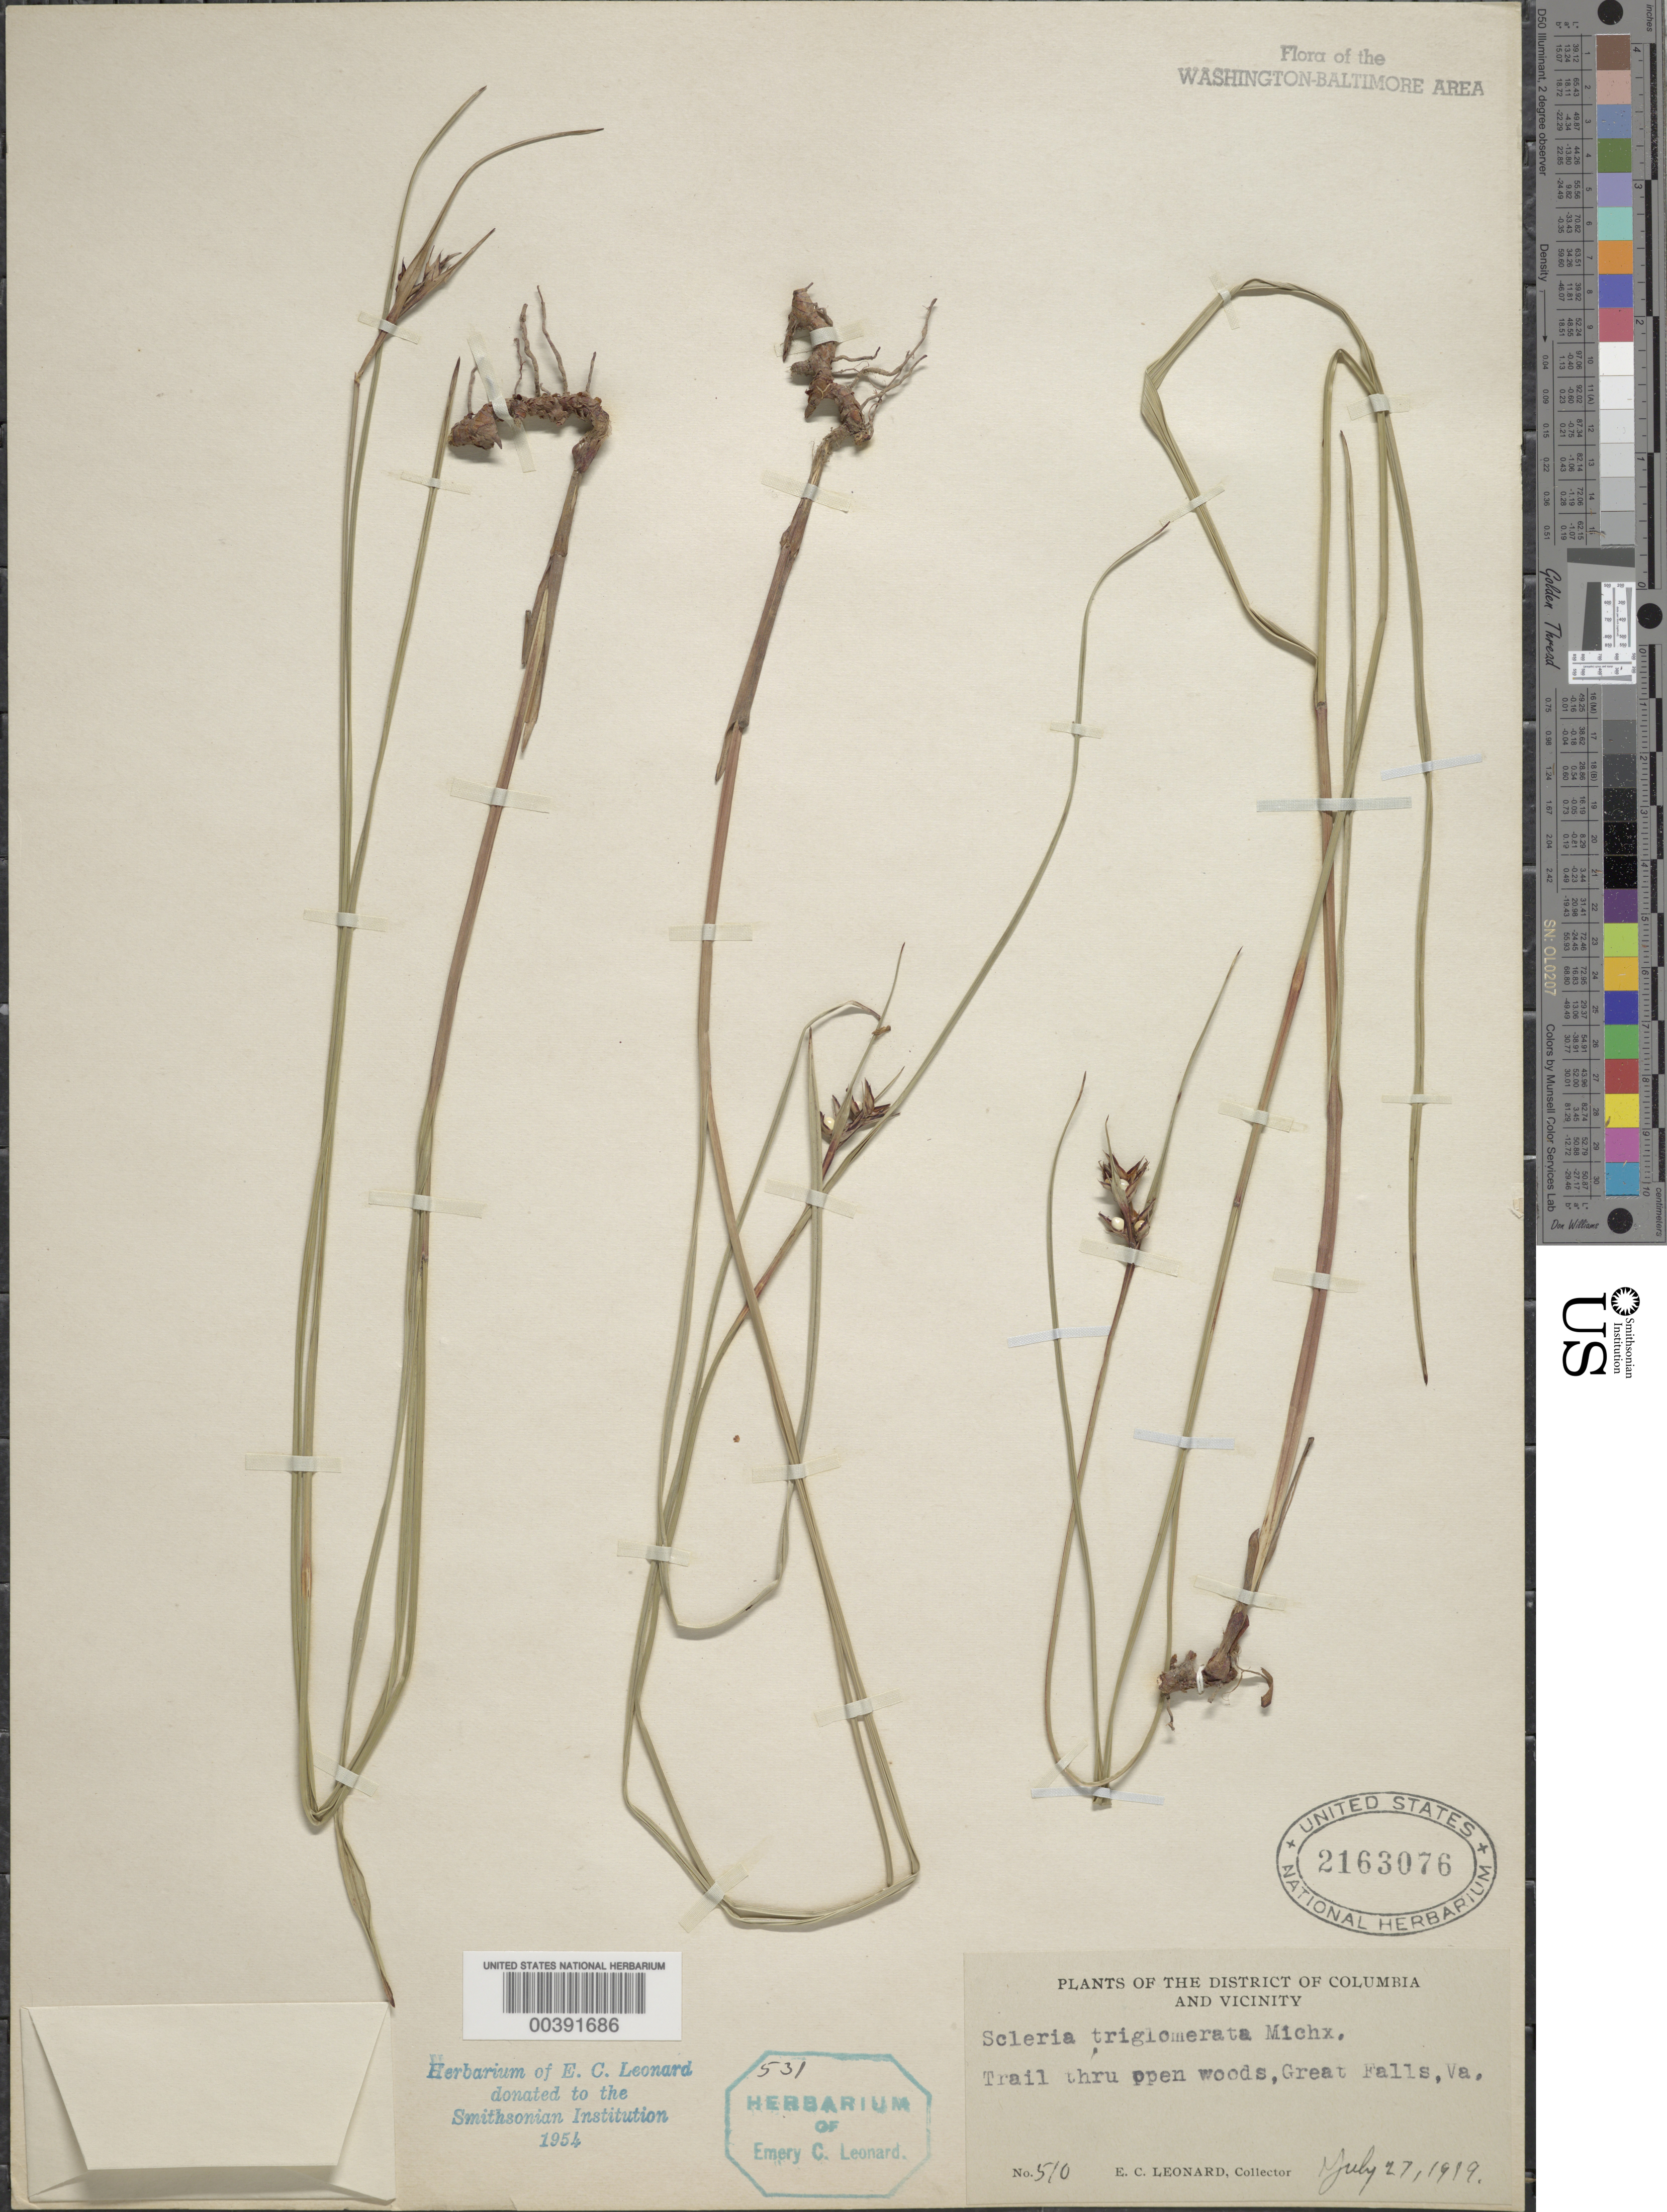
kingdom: Plantae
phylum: Tracheophyta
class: Liliopsida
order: Poales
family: Cyperaceae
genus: Scleria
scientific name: Scleria triglomerata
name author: Michx.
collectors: E. C. Leonard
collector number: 510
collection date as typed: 27 Jul 1919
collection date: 1919-07-27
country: United States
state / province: Virginia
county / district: Fairfax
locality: Great Falls C. & O. Canal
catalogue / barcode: US 2163076